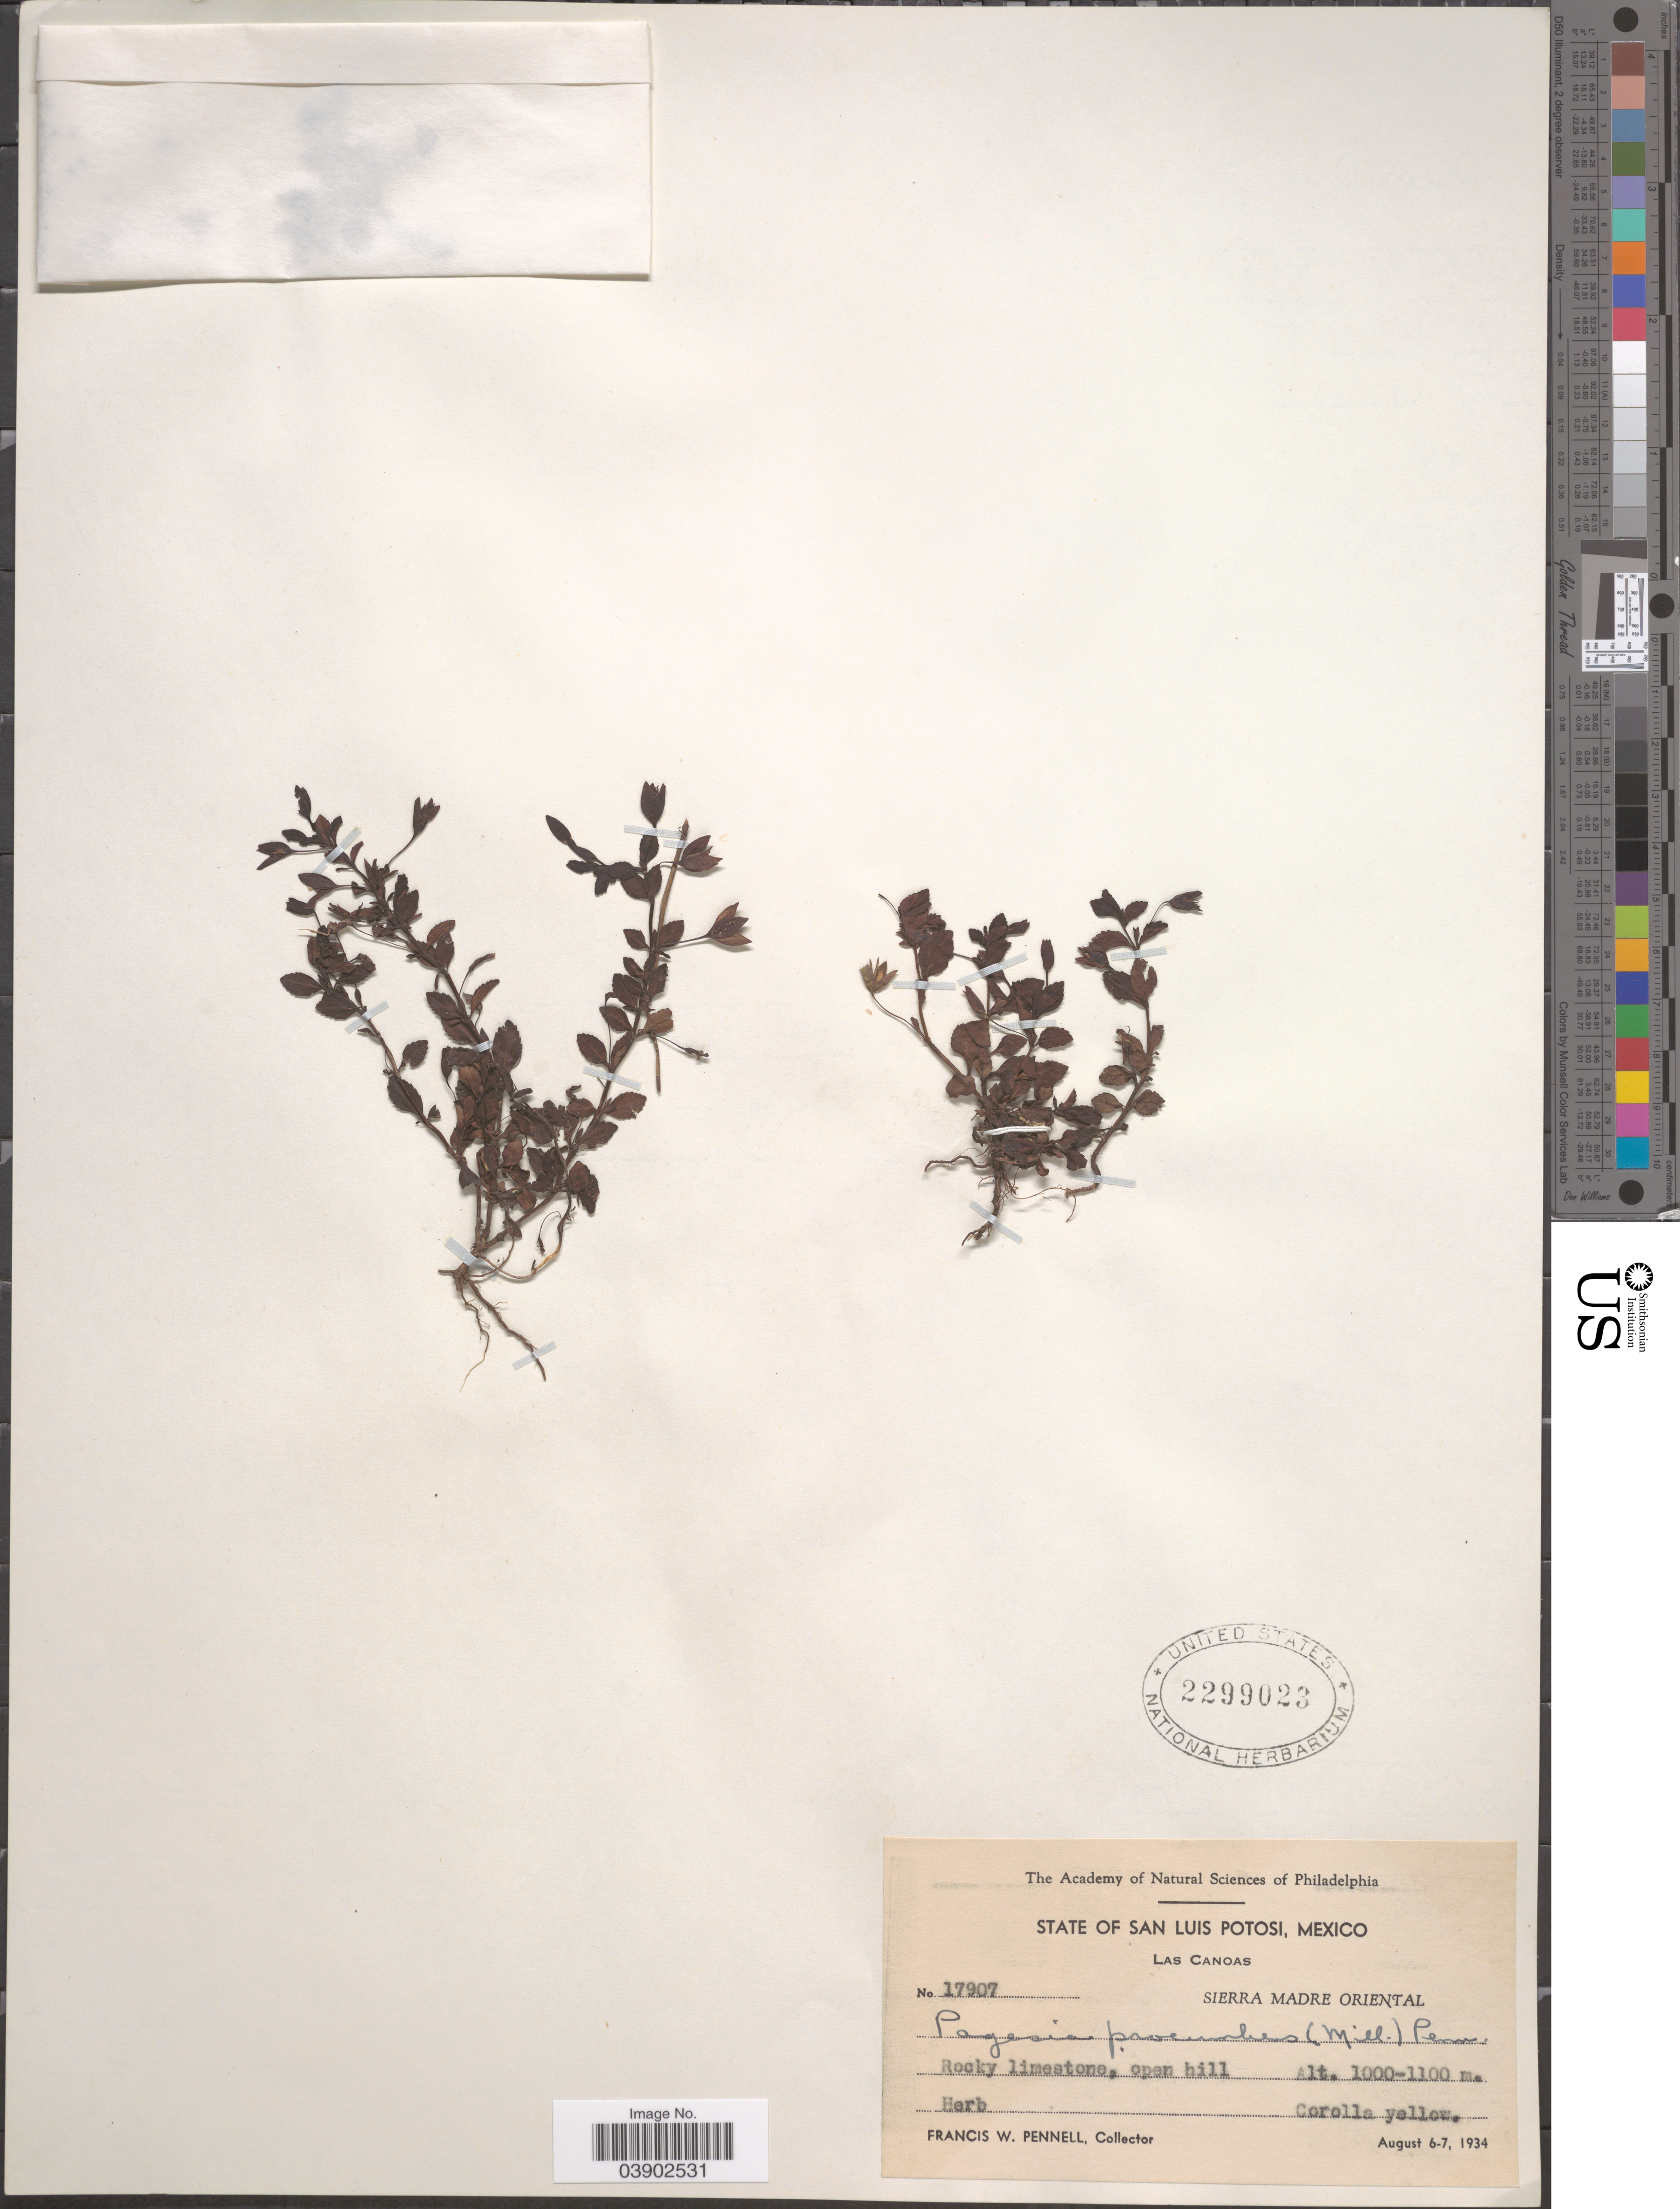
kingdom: Plantae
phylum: Tracheophyta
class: Magnoliopsida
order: Lamiales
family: Plantaginaceae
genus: Mecardonia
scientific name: Mecardonia procumbens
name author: (Mill.) Small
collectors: F. W. Pennell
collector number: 17907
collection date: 1934-08-06/1934-08-07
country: Mexico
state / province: San Luis Potosí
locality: Las Canoas. Sierra Madre Oriental.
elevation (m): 1000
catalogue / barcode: US 2299023